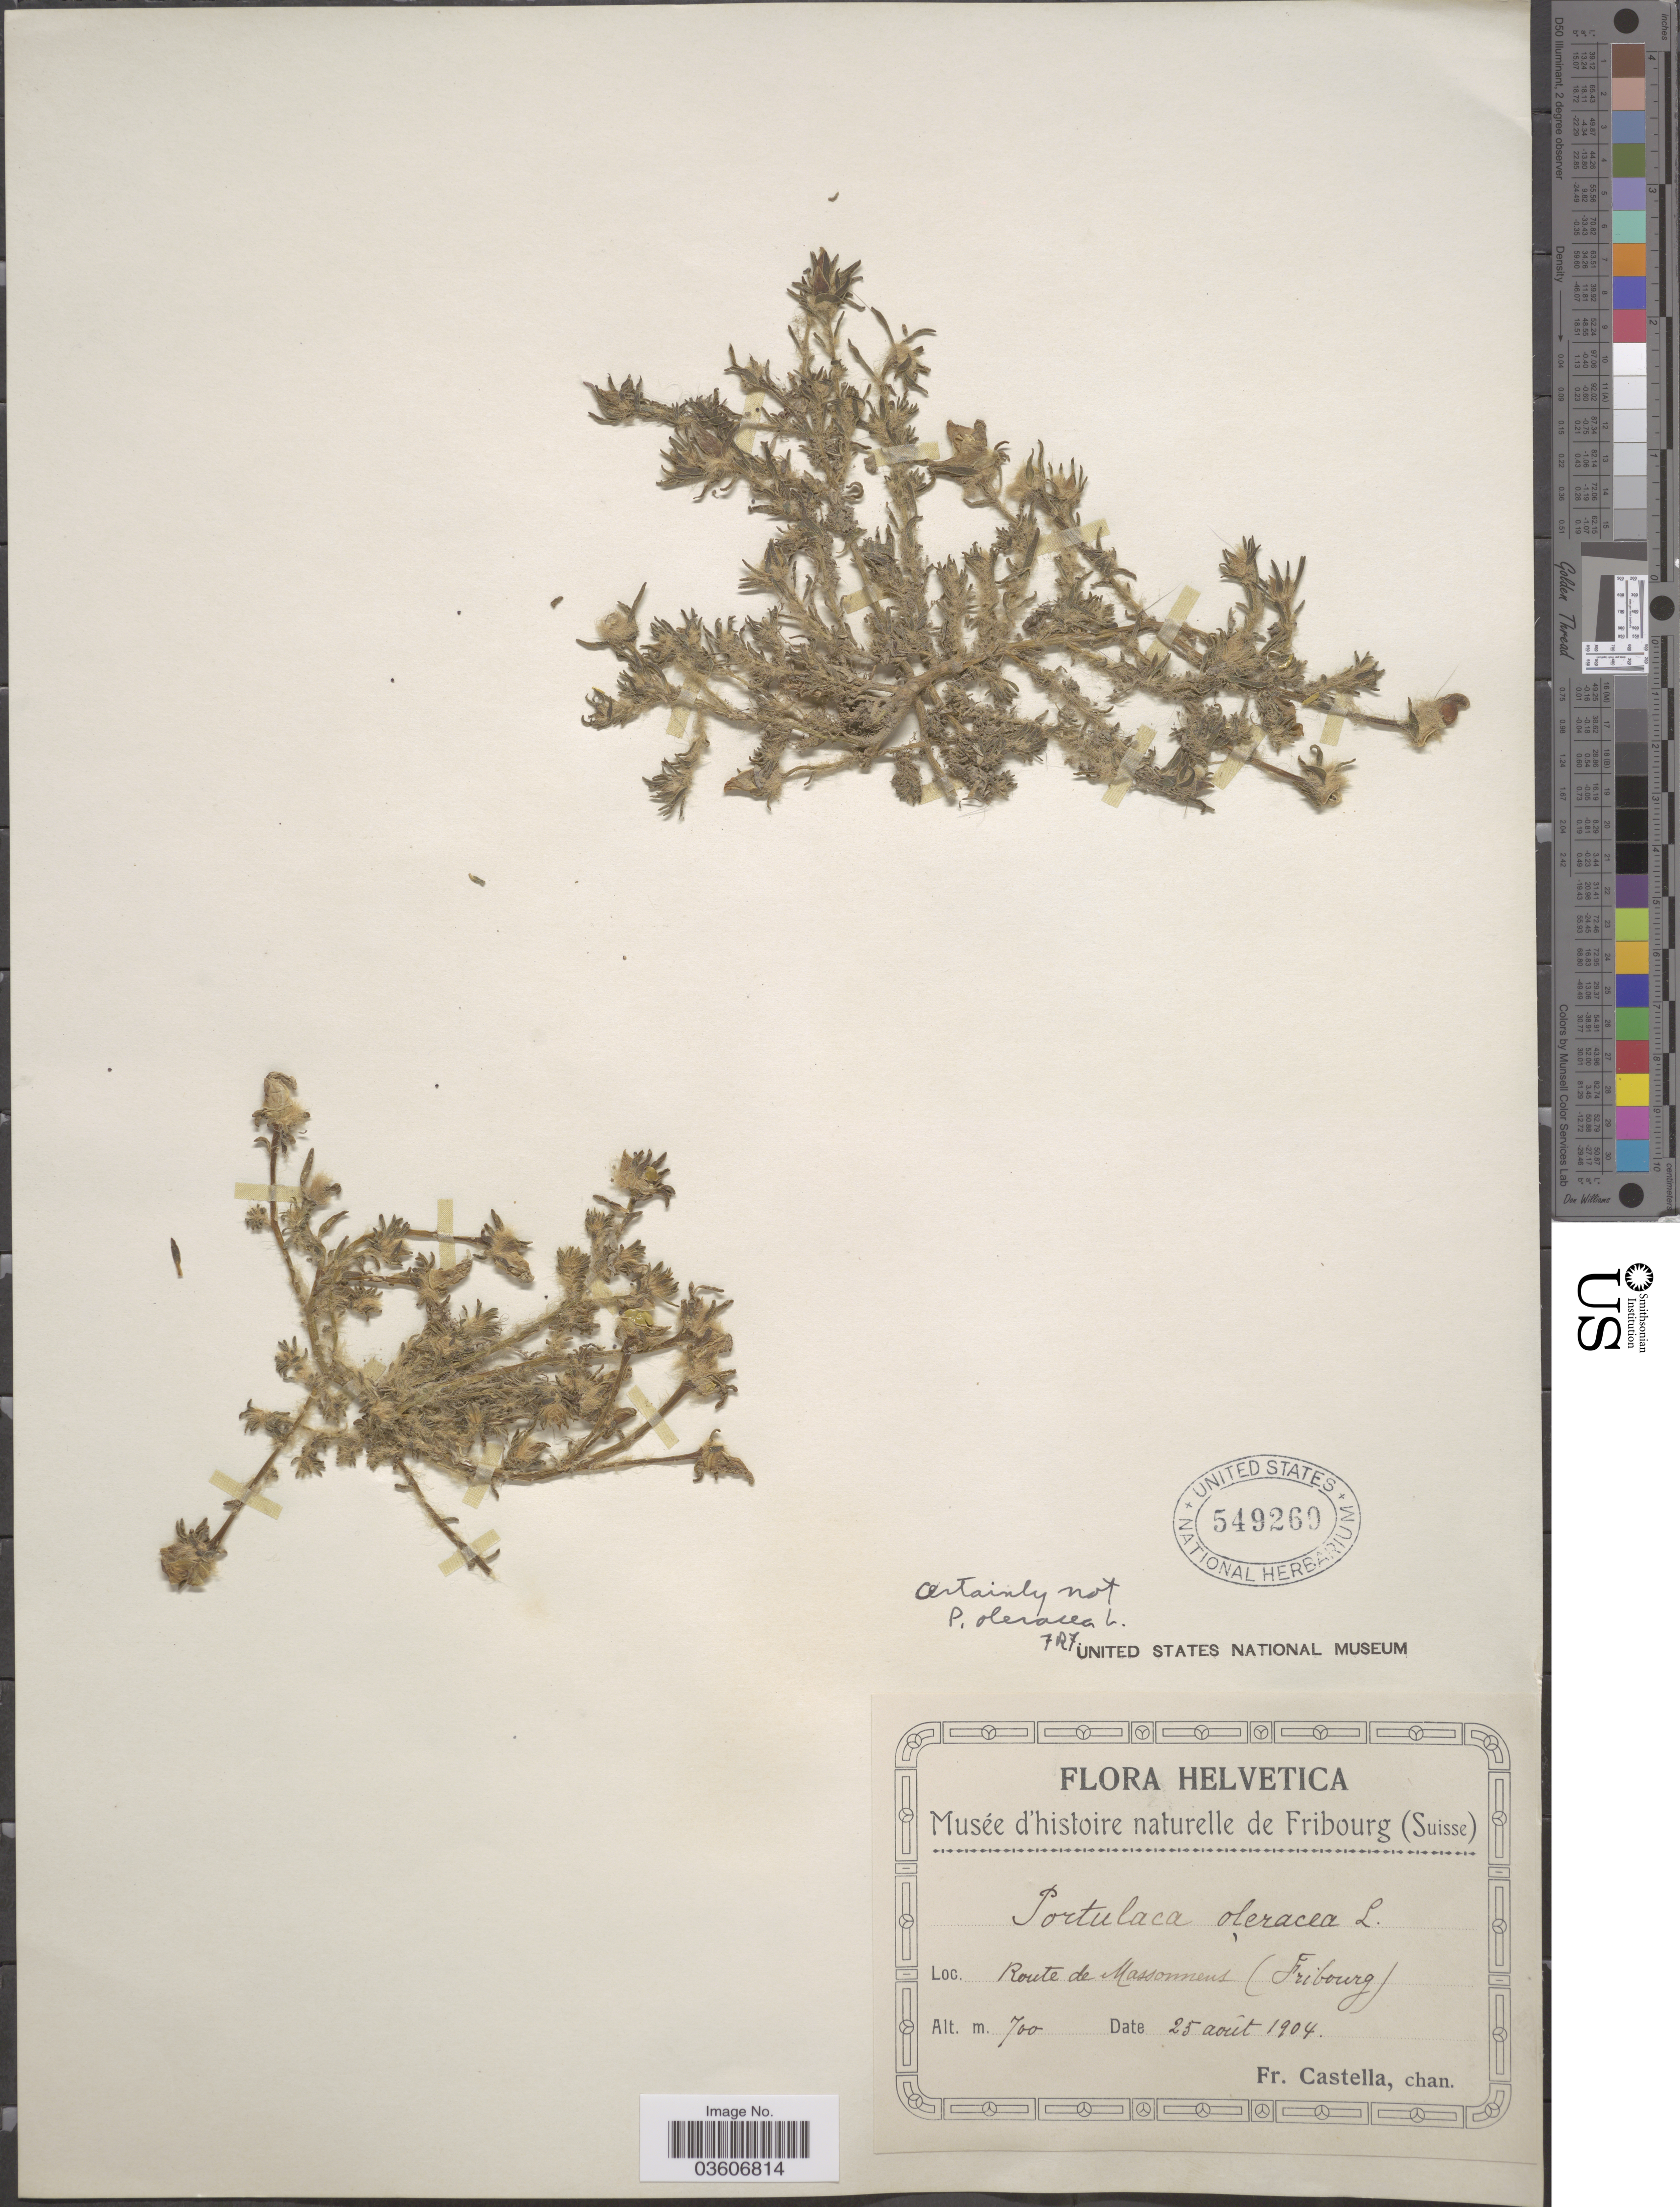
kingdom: Plantae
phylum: Tracheophyta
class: Magnoliopsida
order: Caryophyllales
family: Portulacaceae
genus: Portulaca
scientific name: Portulaca sp.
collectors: Fr. Castella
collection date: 1904-08-25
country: Switzerland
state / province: Fribourg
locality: Helvetica. Route de Massounens (Fribourg).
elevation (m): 700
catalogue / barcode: US 549260